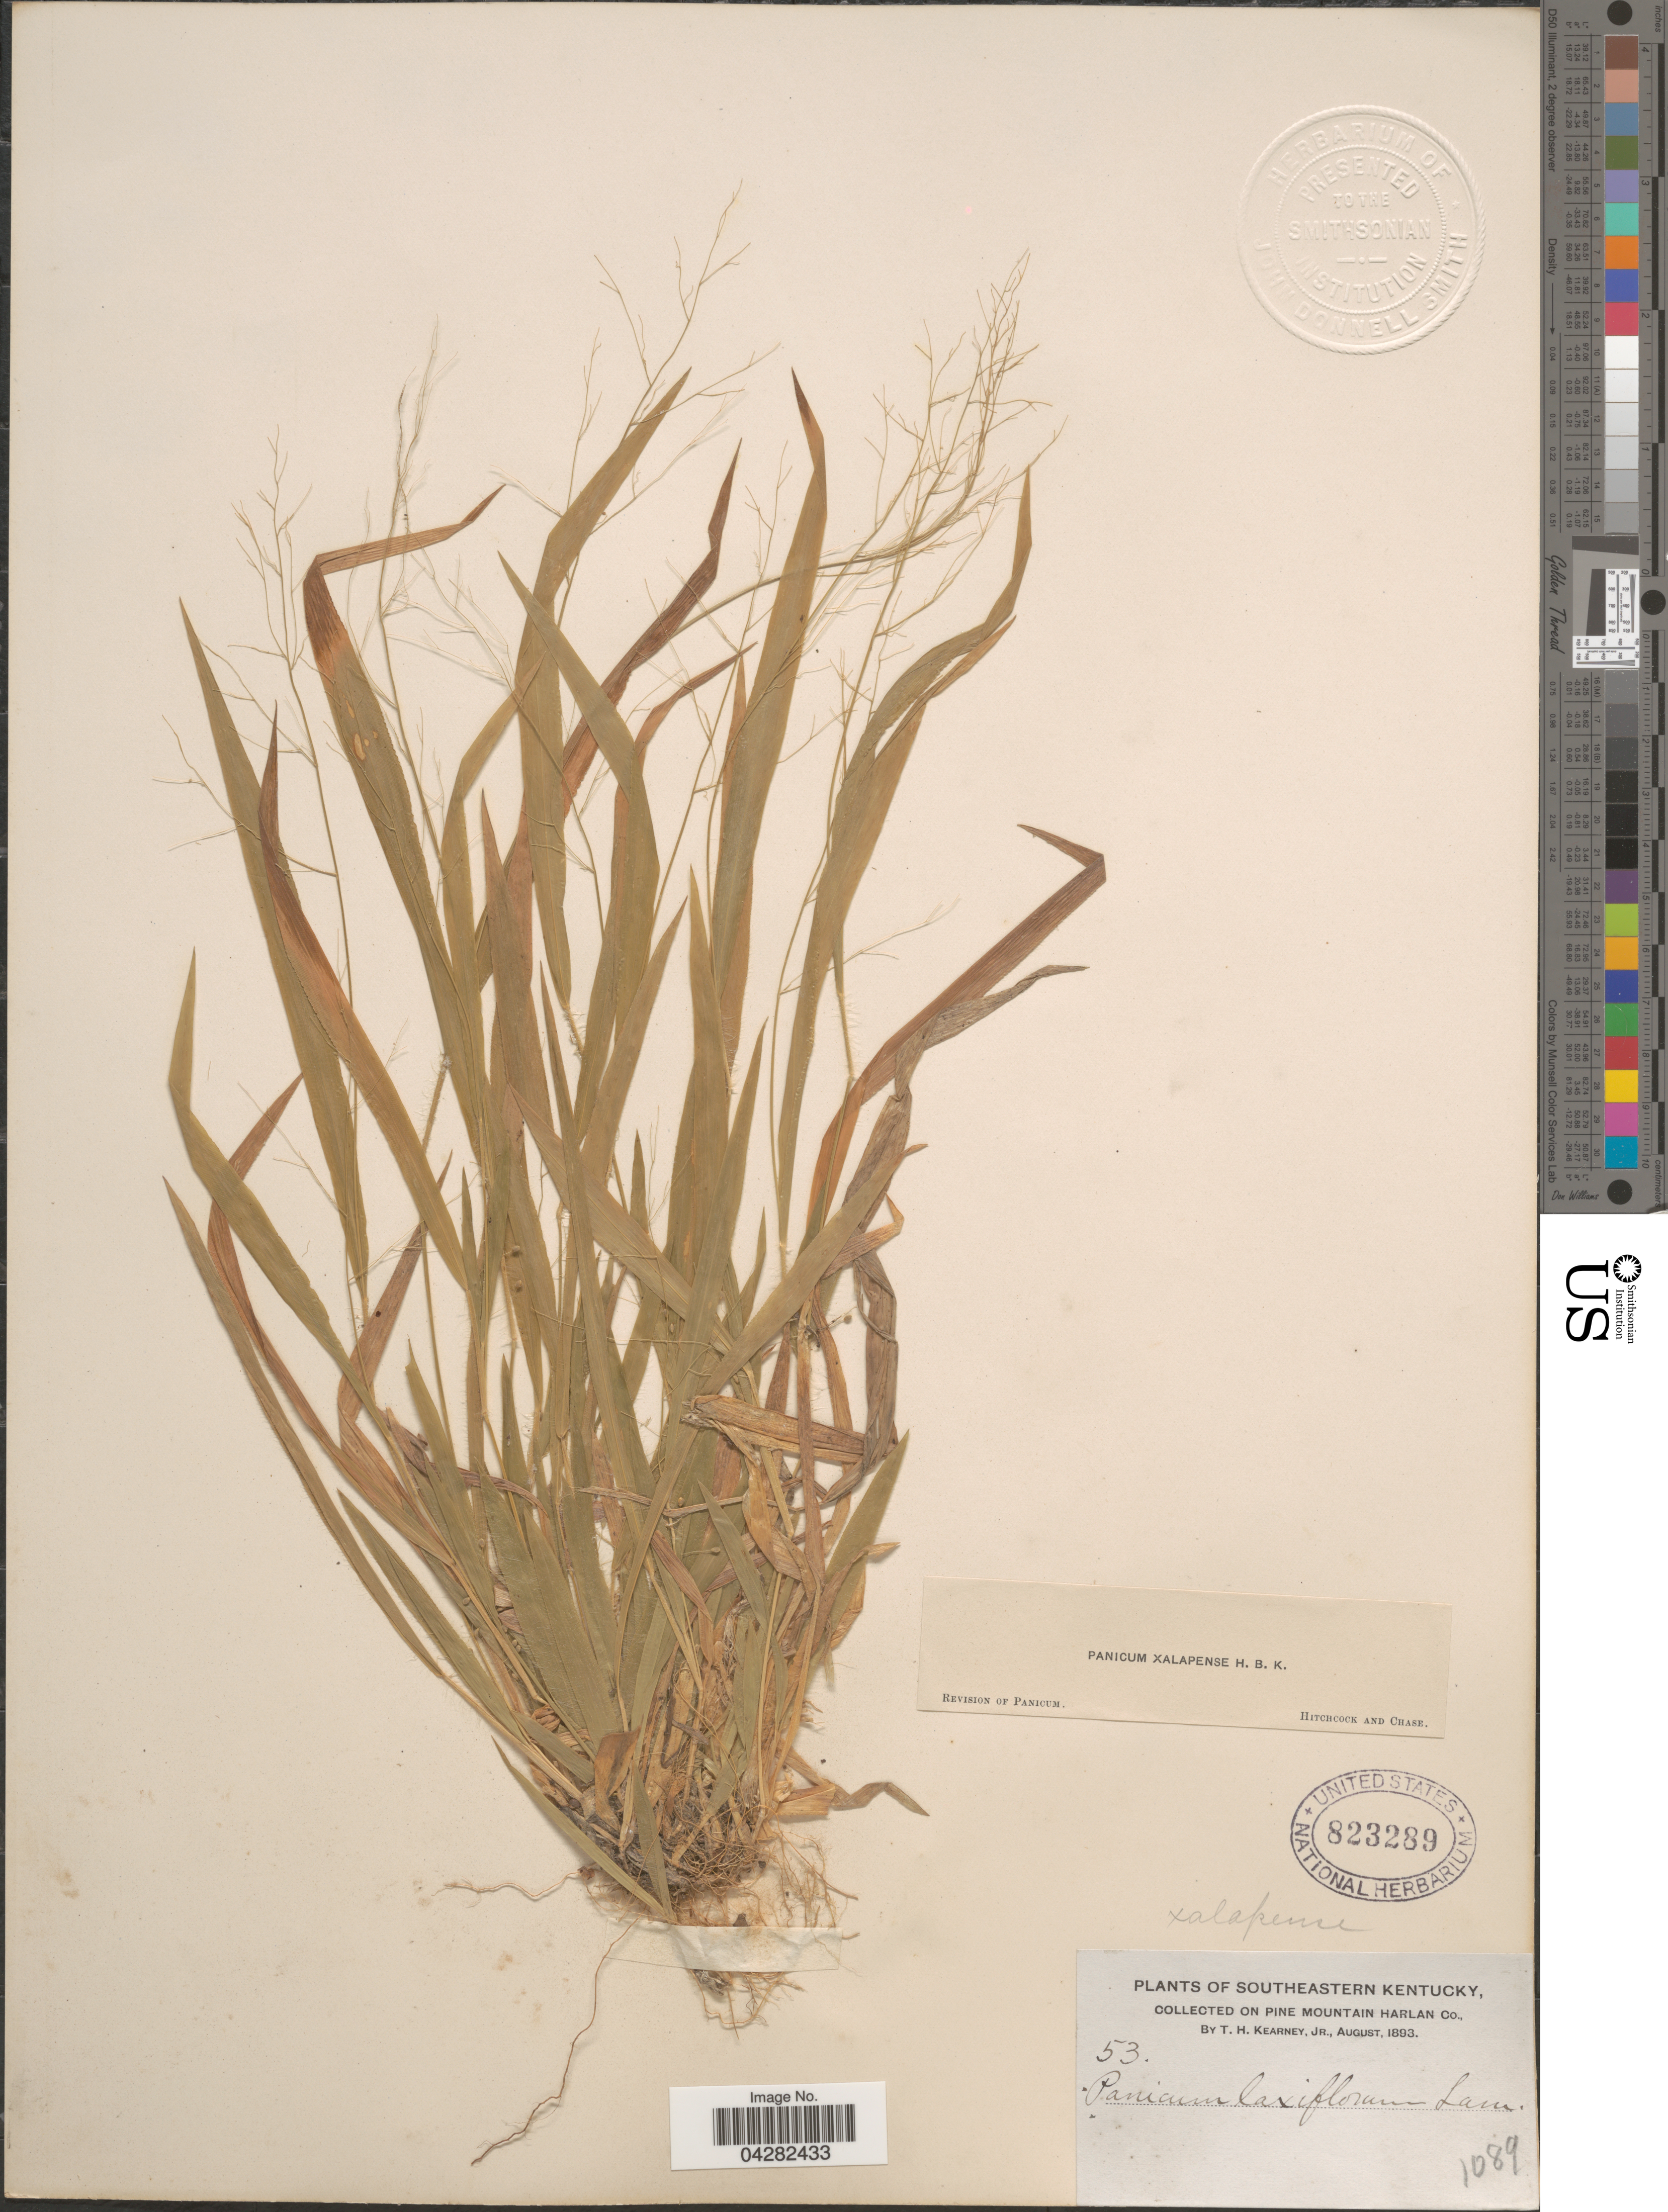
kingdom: Plantae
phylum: Tracheophyta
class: Liliopsida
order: Poales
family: Poaceae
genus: Dichanthelium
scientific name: Dichanthelium laxiflorum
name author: (Lam.) Gould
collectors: T. H. Kearney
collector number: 53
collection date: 1893-08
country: United States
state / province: Kentucky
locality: Southeastern Kentucky, on pine mountain Harlan Co.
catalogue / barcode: US 823289